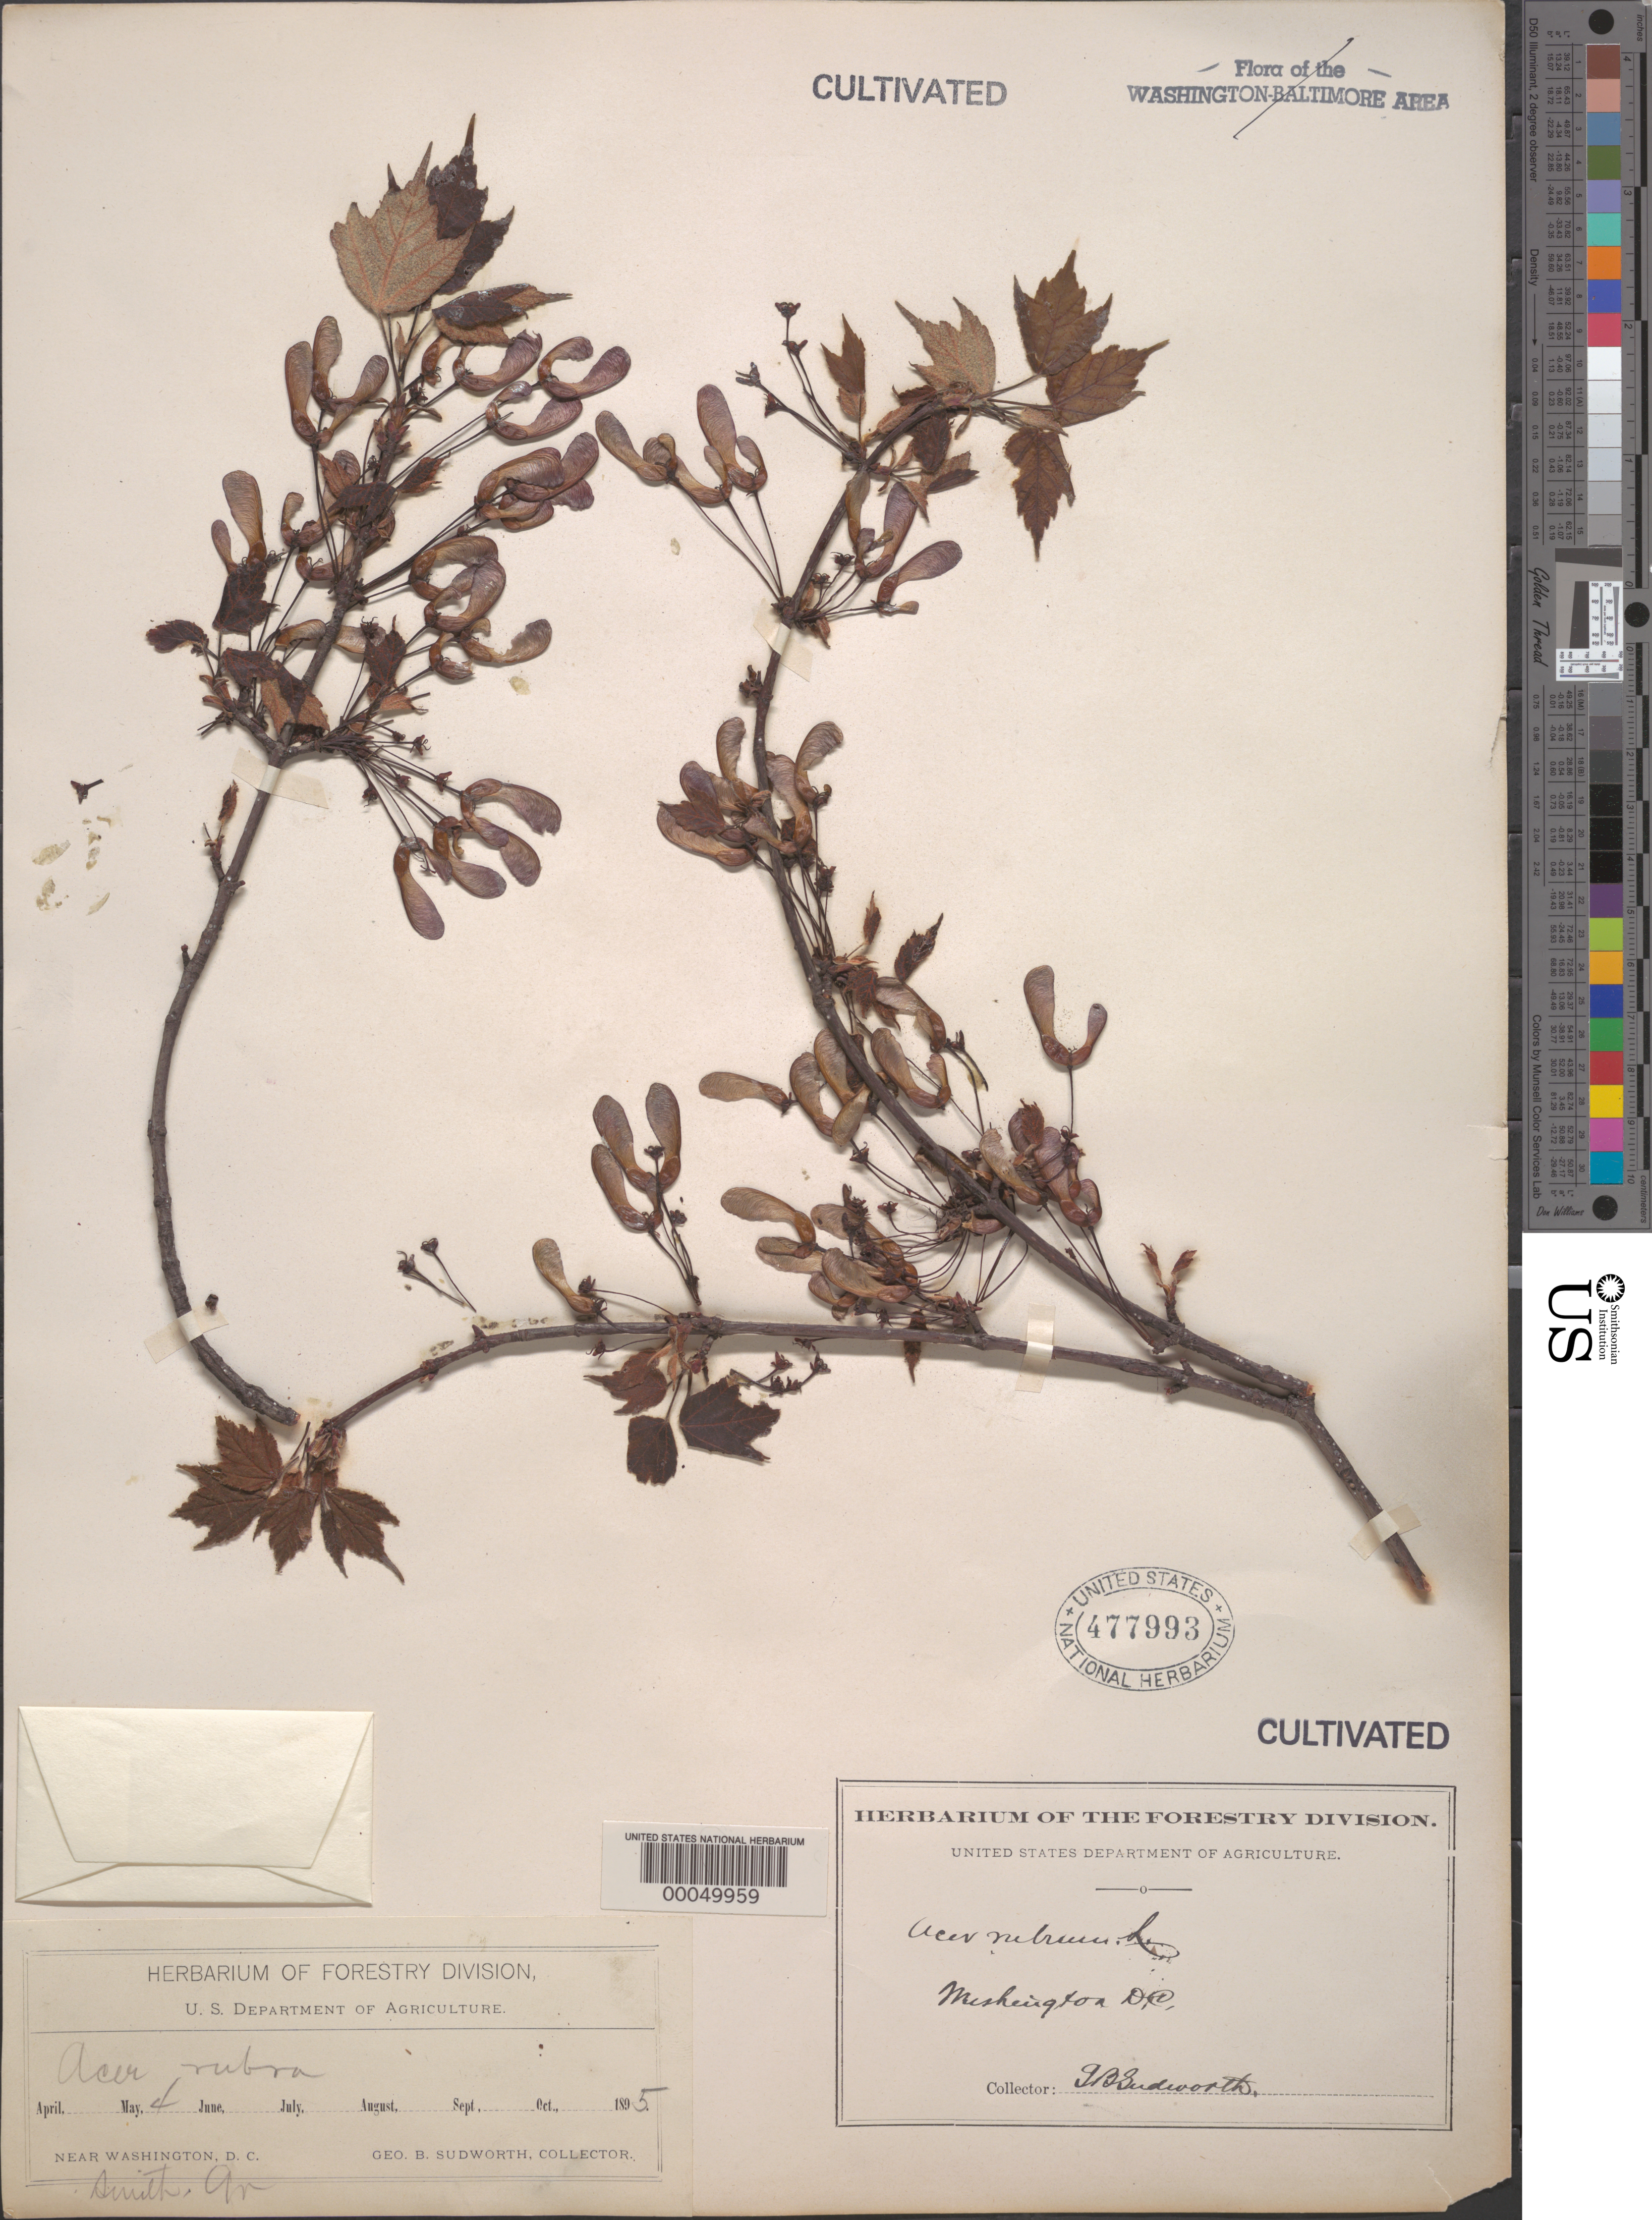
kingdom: Plantae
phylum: Tracheophyta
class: Magnoliopsida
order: Sapindales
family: Sapindaceae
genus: Acer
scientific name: Acer rubrum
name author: L.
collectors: G. B. Sudworth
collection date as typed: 04 May 1895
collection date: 1895-05-04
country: United States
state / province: District of Columbia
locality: Smithsonian grounds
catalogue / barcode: US 477993